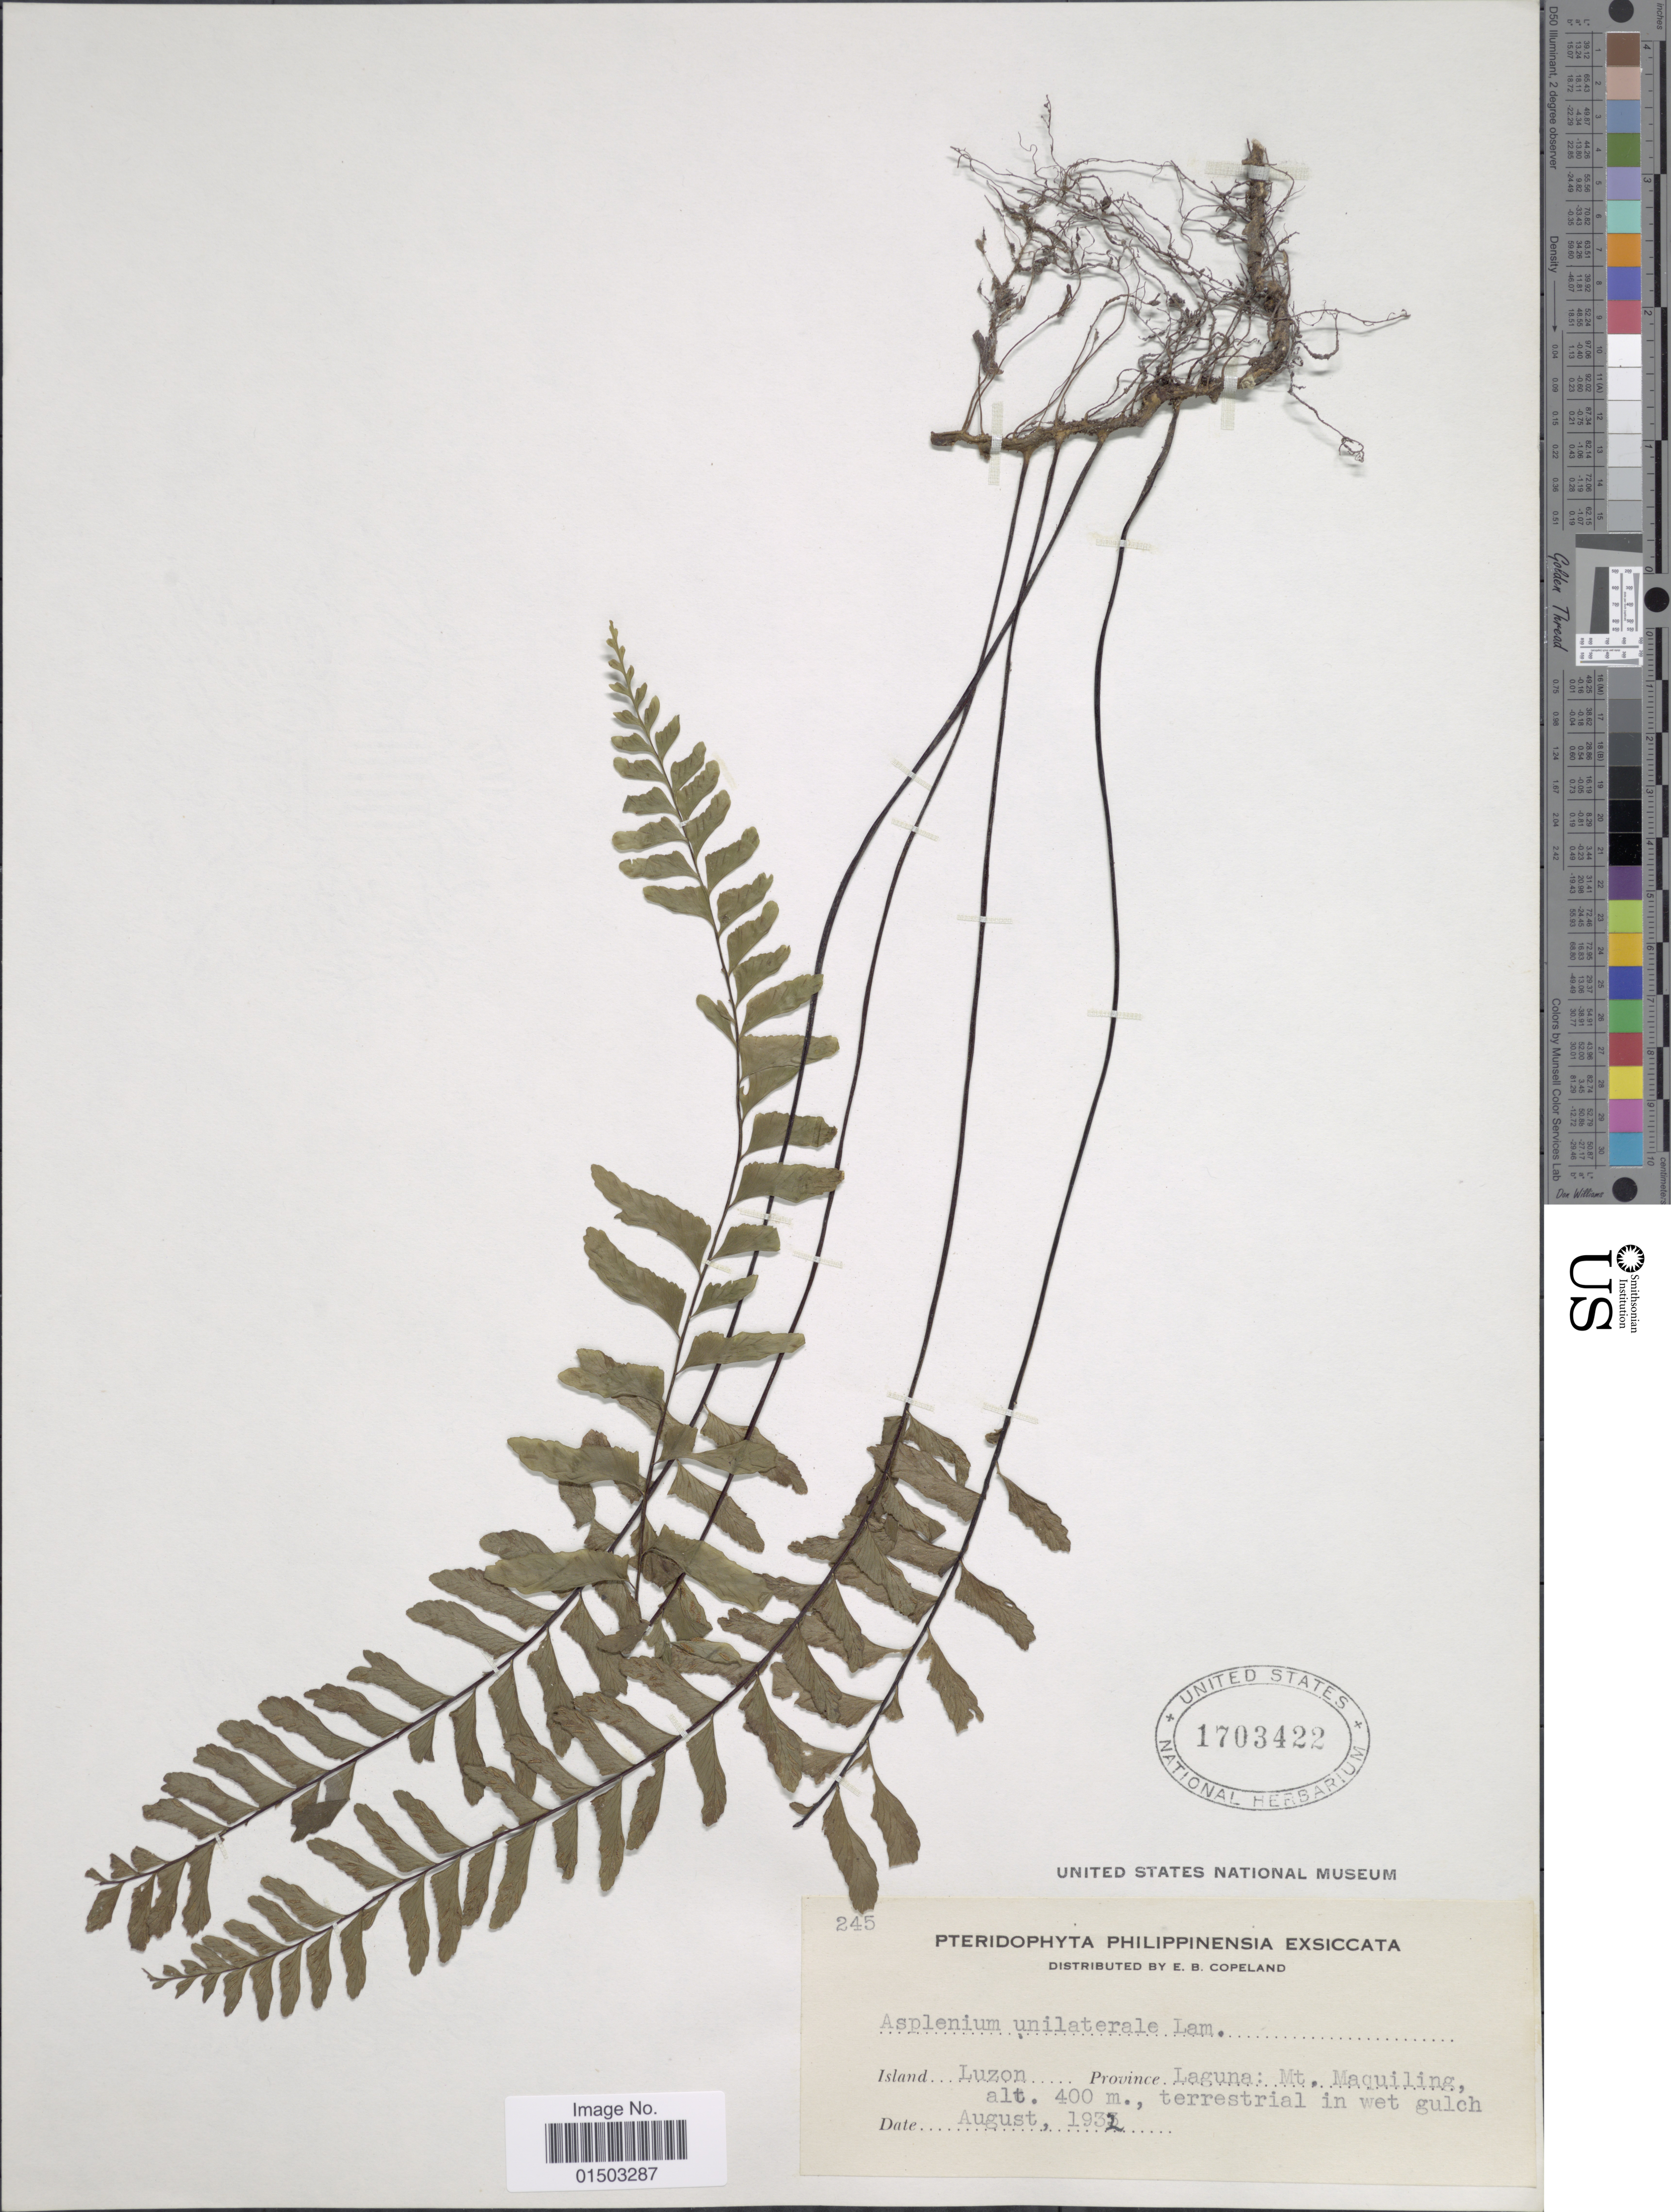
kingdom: Plantae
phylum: Tracheophyta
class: Polypodiopsida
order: Polypodiales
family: Aspleniaceae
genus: Hymenasplenium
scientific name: Hymenasplenium unilaterale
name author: (Lam.) Hayata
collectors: E. B. Copeland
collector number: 245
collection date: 1932-08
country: Philippines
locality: Island Luzon, Province Laguna: Mt. Maquiling.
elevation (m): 400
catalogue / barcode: US 1703422